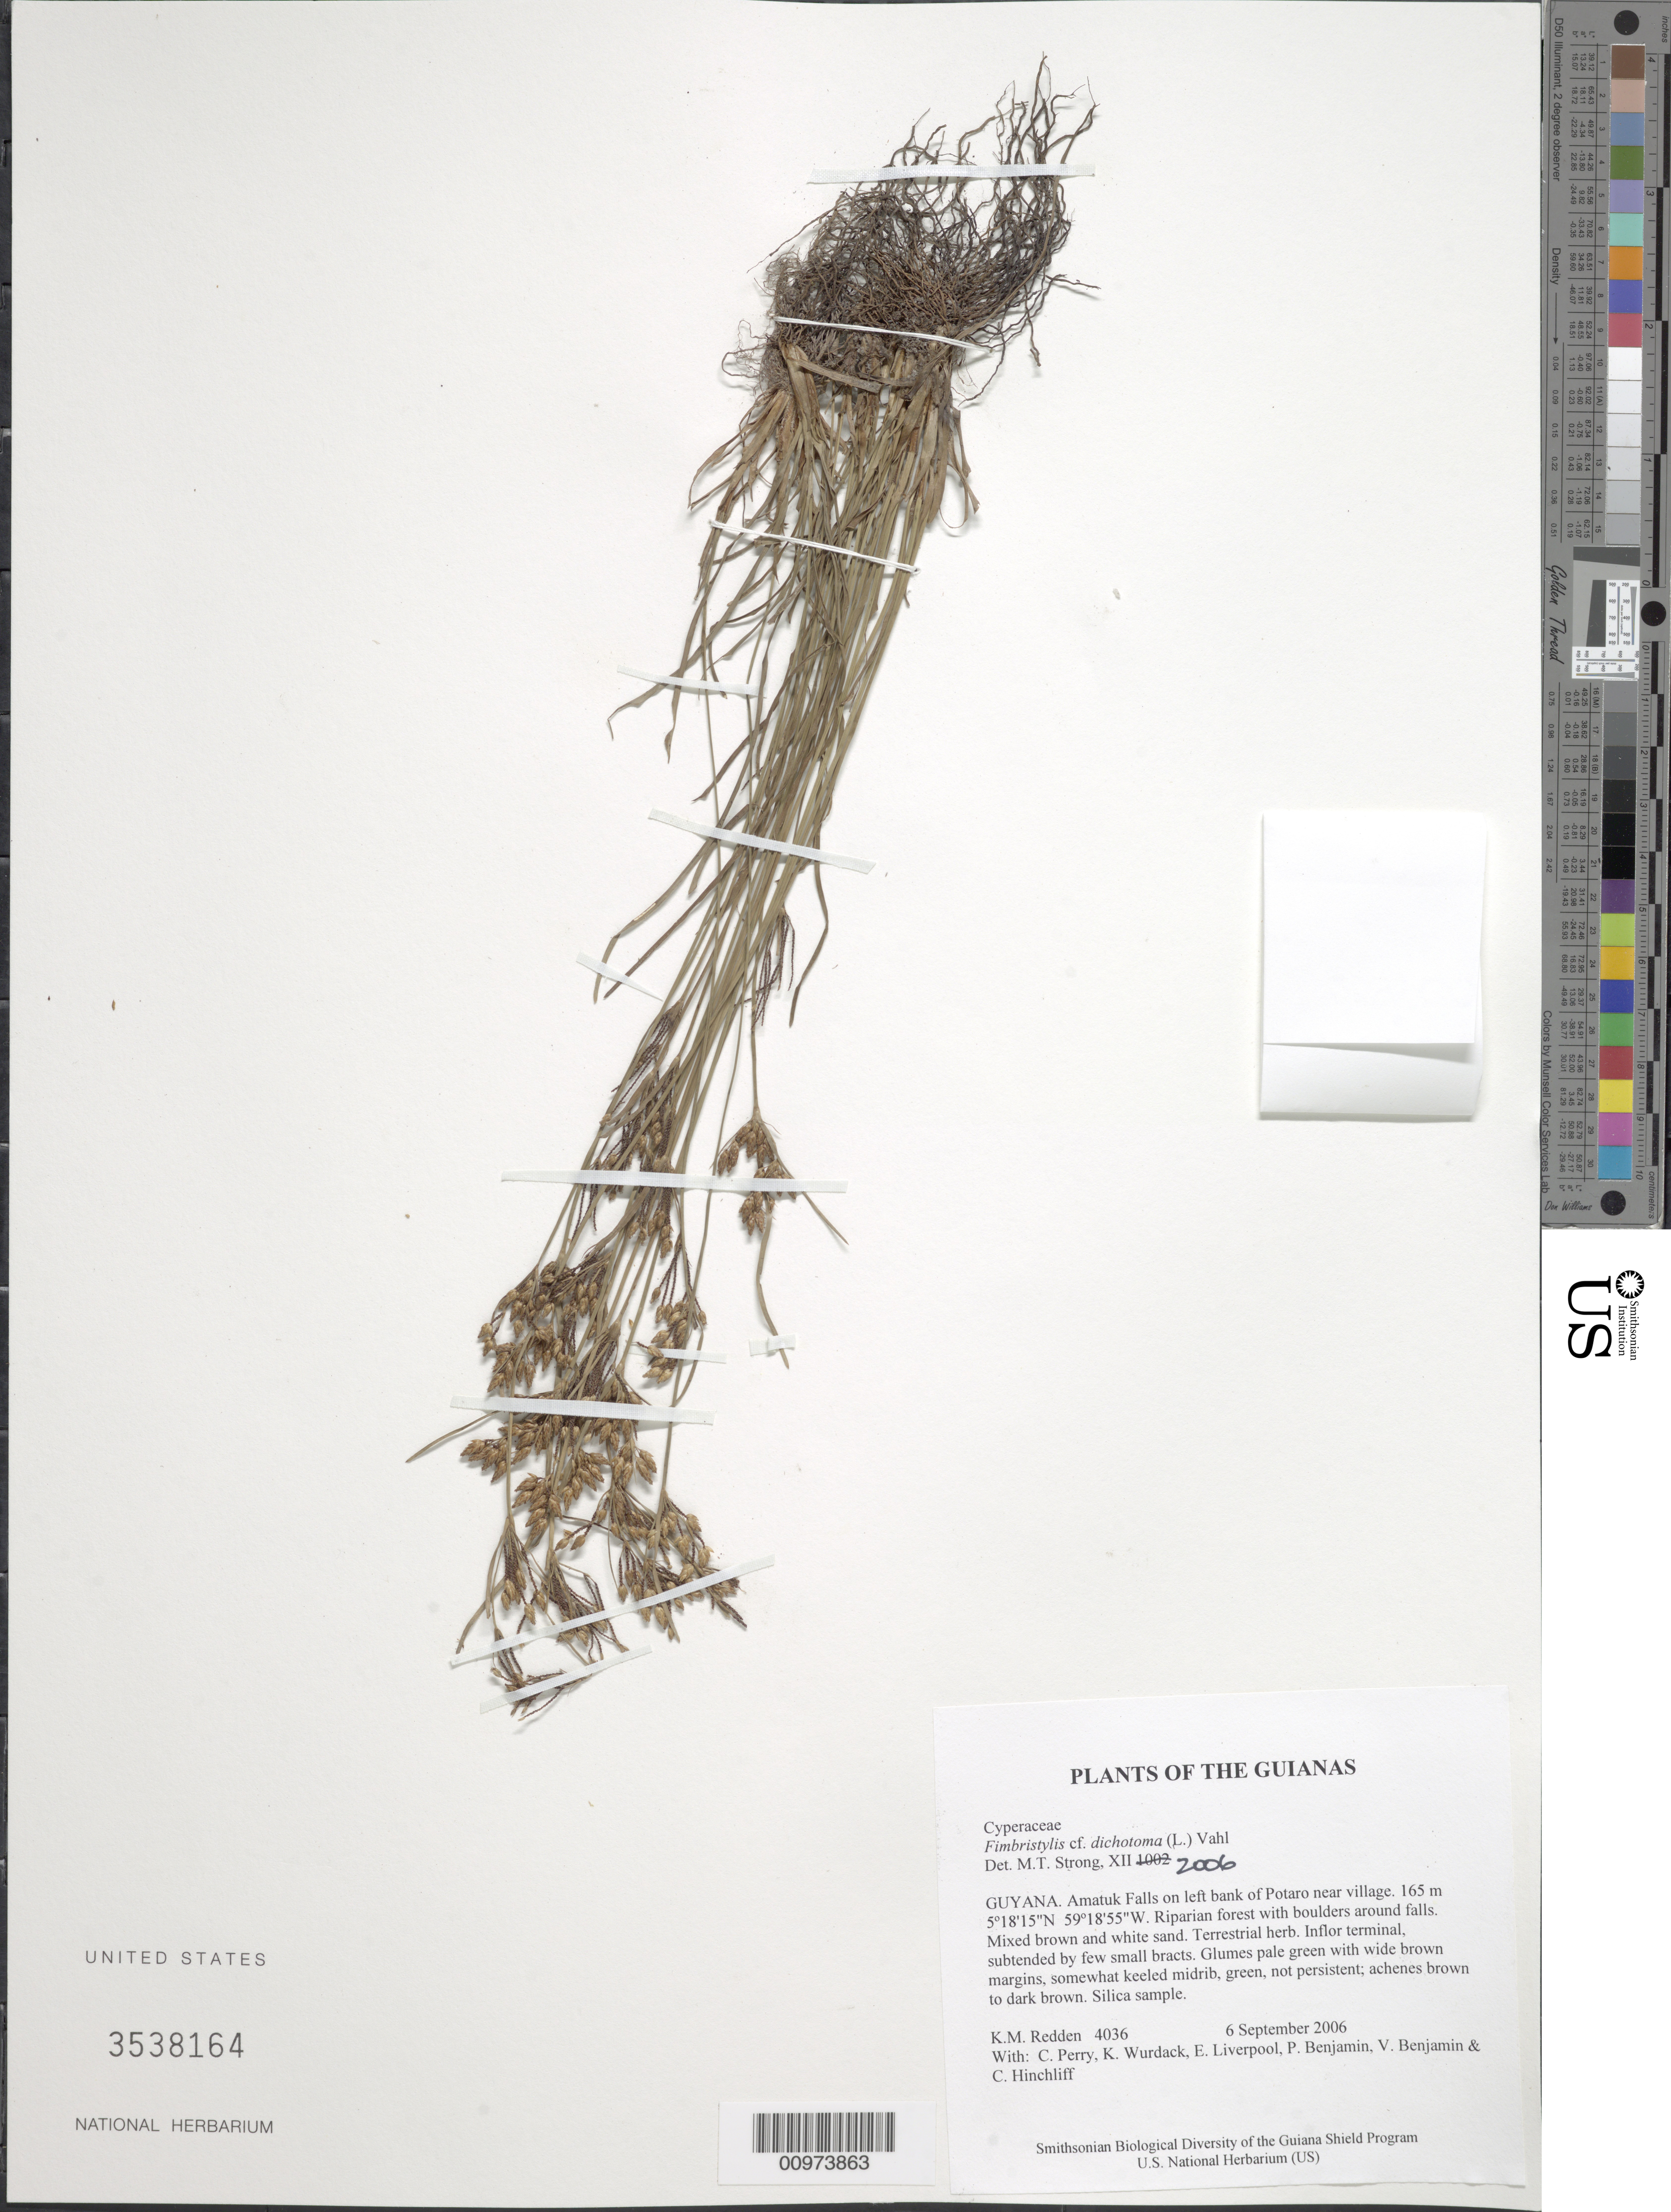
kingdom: Plantae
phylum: Tracheophyta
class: Liliopsida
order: Poales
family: Cyperaceae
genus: Fimbristylis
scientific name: Fimbristylis dichotoma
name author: (L.) Vahl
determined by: Strong, M. T., (US), Smithsonian Institution - National Museum of Natural History (UNITED STATES)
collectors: K. M. Redden, C. Perry, K. Wurdack, E. Liverpool, P. Benjamin, V. Benjamin & C. E. Hinchliff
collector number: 4036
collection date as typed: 6 September 2006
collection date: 2006-09-06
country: Guyana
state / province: Potaro-Siparuni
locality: Amatuk Falls on left bank of Potaro near village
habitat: Riparian forest with boulders around falls. Mixed brown and white sand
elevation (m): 165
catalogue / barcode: US 3538164